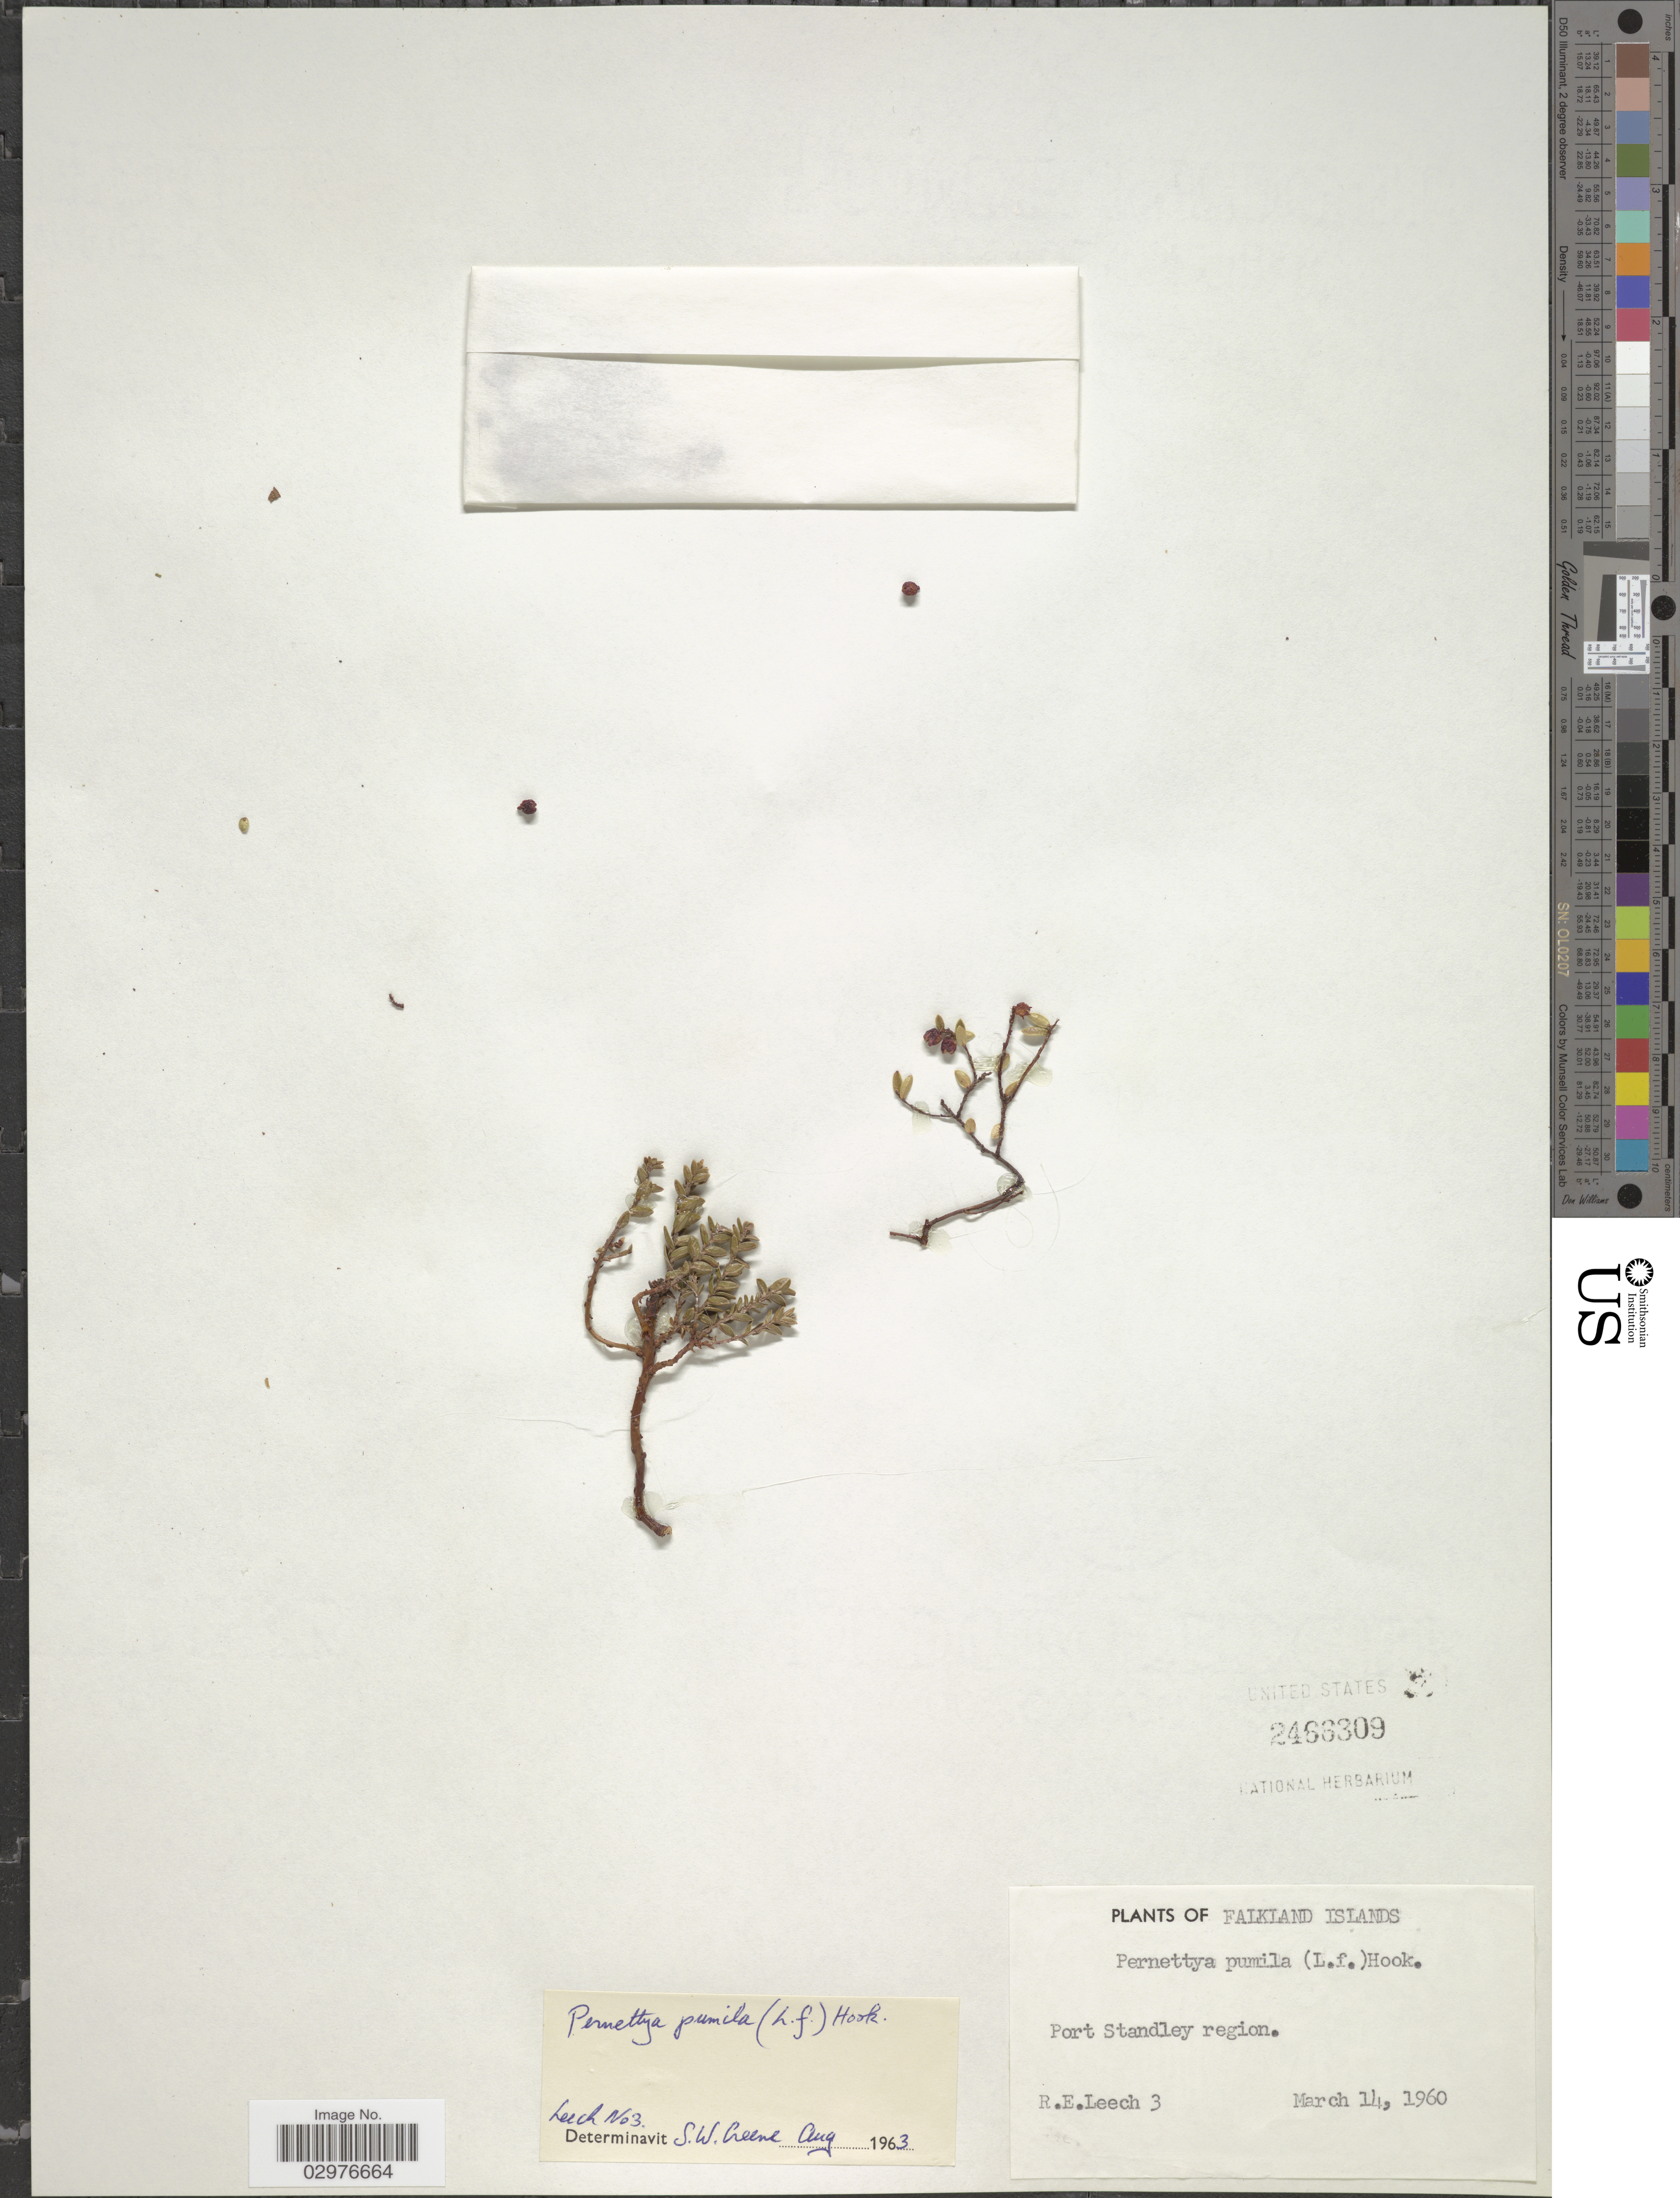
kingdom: Plantae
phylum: Tracheophyta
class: Magnoliopsida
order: Ericales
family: Ericaceae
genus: Gaultheria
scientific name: Gaultheria pumila var. pumila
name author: (L. f.) D.J. Middleton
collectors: R. Leech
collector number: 3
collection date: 1960-03-14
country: Falkland Islands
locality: Port Standley region.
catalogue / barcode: US 2466309